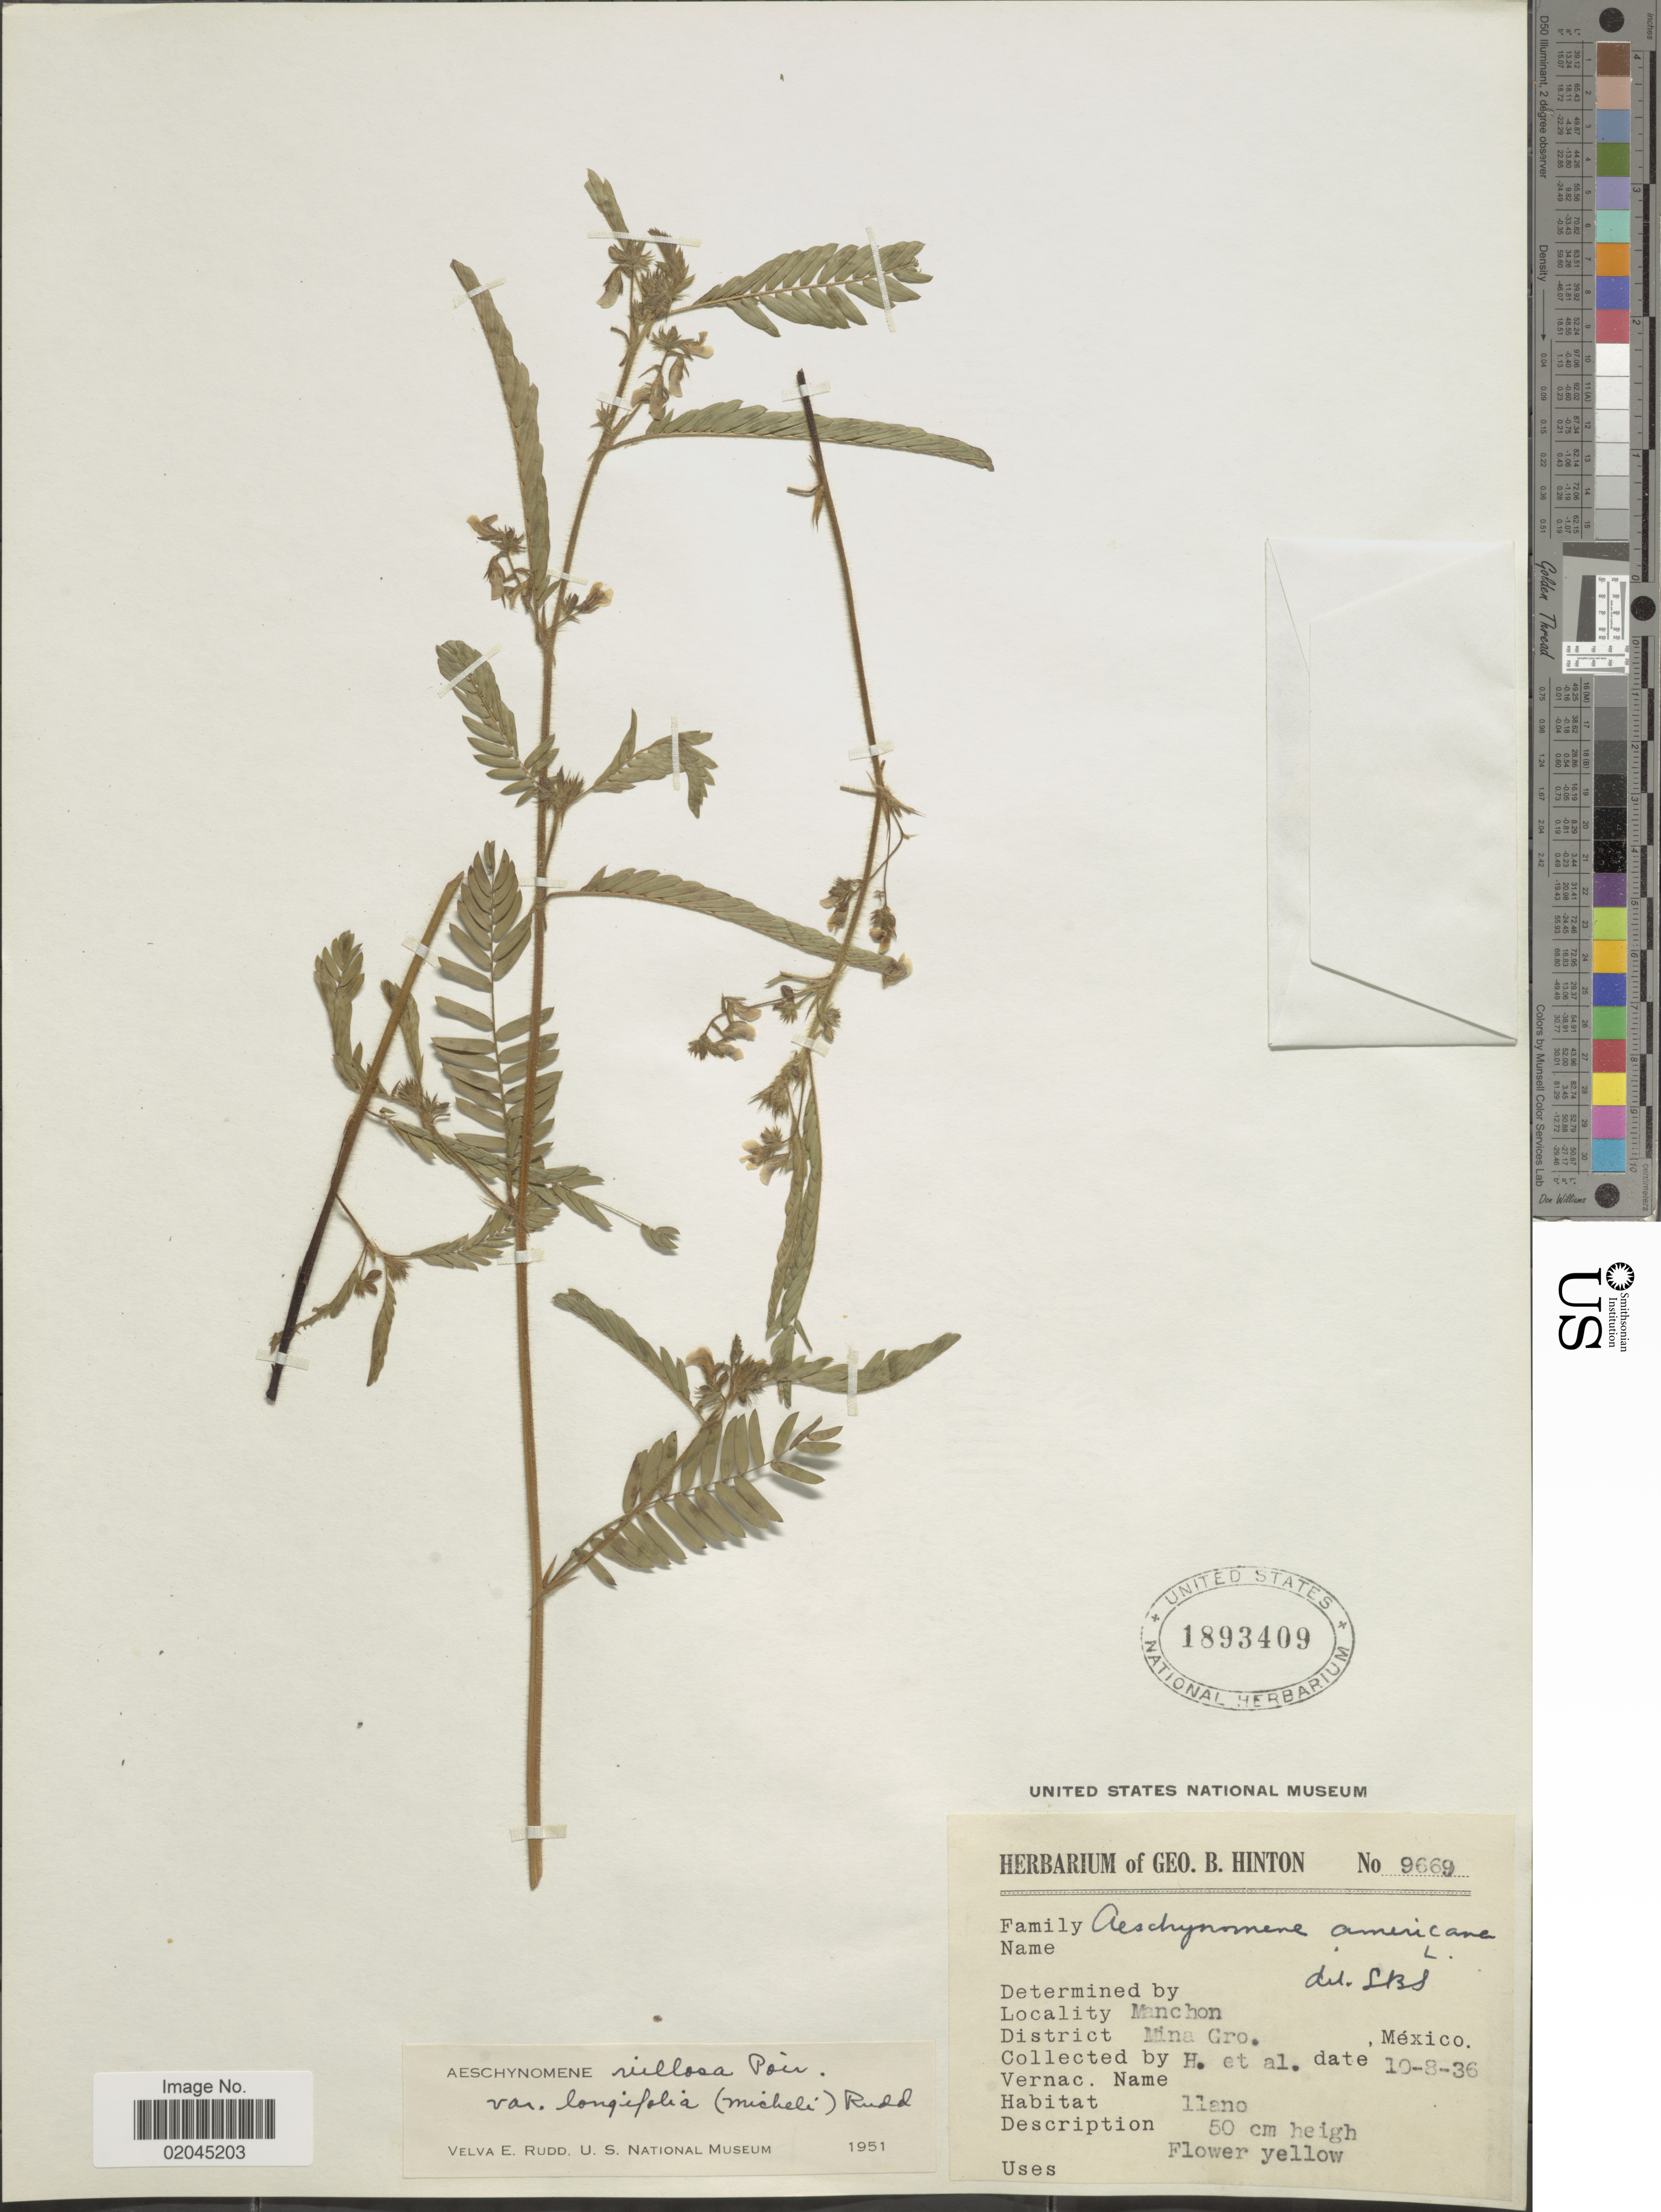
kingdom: Plantae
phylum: Tracheophyta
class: Magnoliopsida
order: Fabales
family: Fabaceae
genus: Aeschynomene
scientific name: Aeschynomene villosa var. longifolia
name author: (Micheli) Rudd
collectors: G. B. Hinton & et al.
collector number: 9669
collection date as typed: Transcribed d/m/y: 8/10/36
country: Mexico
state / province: Guerrero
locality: Manchon, District Mina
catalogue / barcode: US 1893409